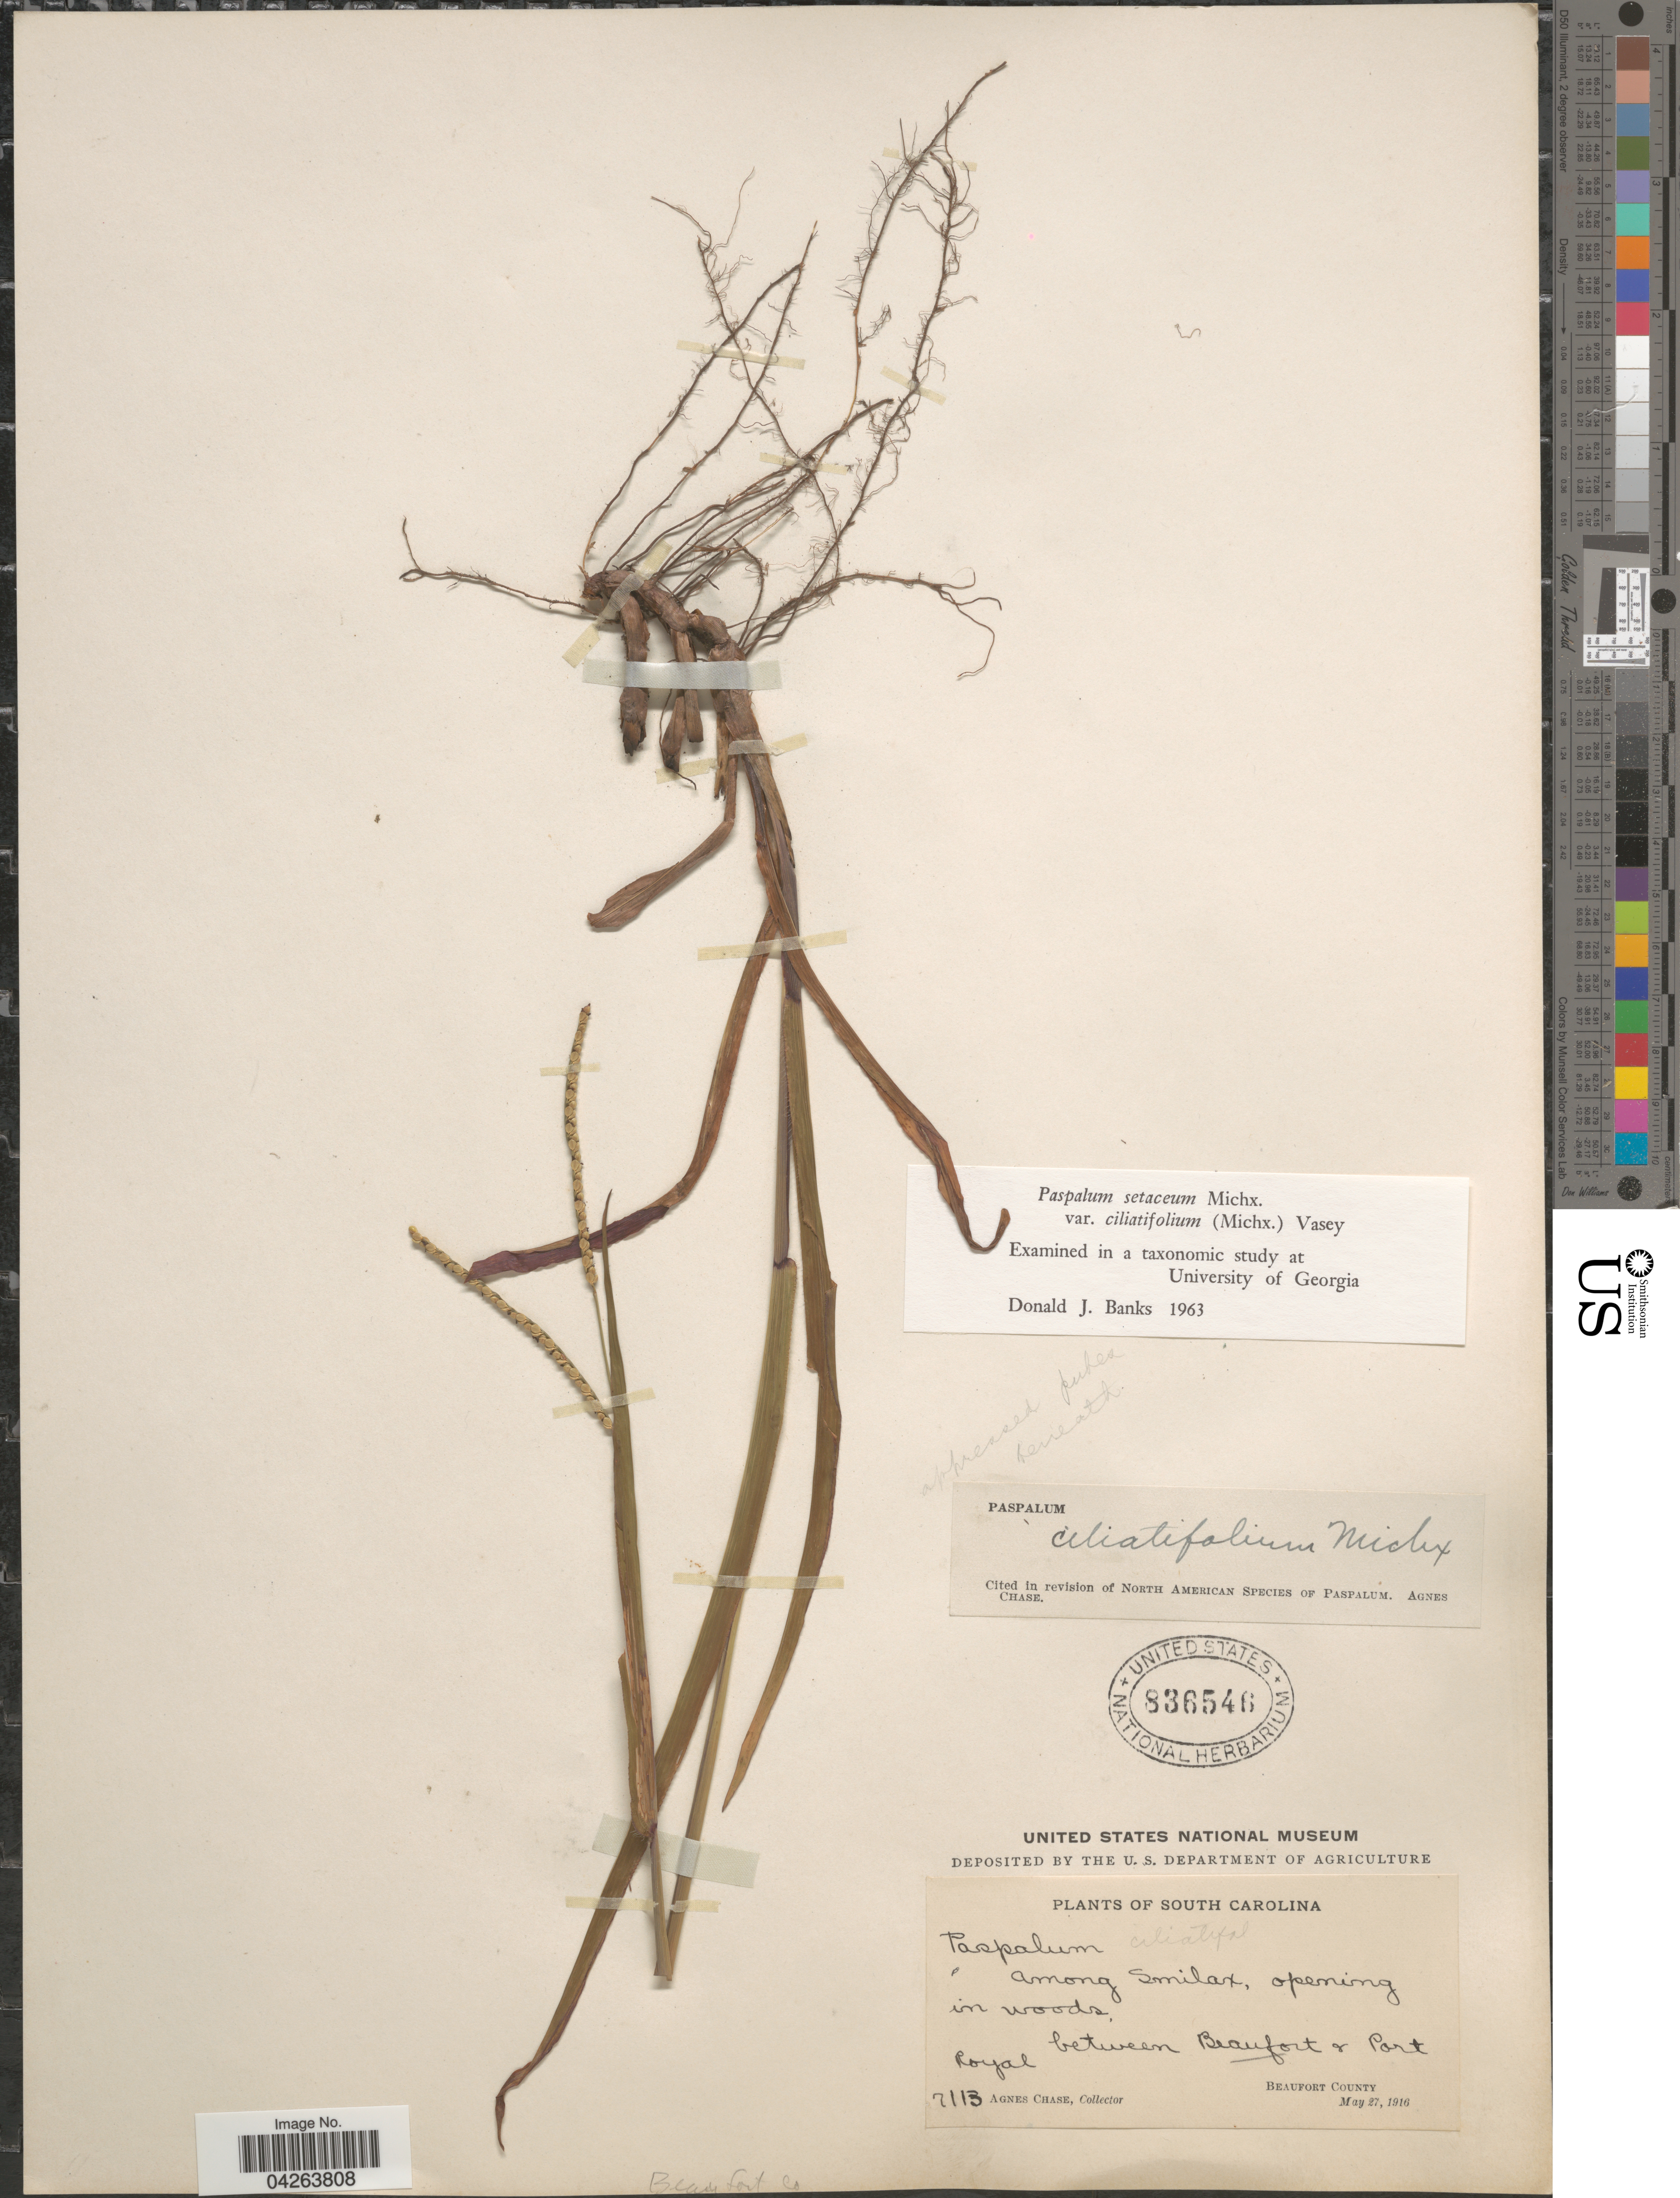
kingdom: Plantae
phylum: Tracheophyta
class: Liliopsida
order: Poales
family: Poaceae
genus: Paspalum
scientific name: Paspalum setaceum var. ciliatifolium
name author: (Michx.) Vasey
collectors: A. Chase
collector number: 7113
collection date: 1916-05-27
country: United States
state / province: South Carolina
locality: Among Smilax, opening in woods. Between Beaufort & Port Royal. Beaufort County.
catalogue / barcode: US 836546